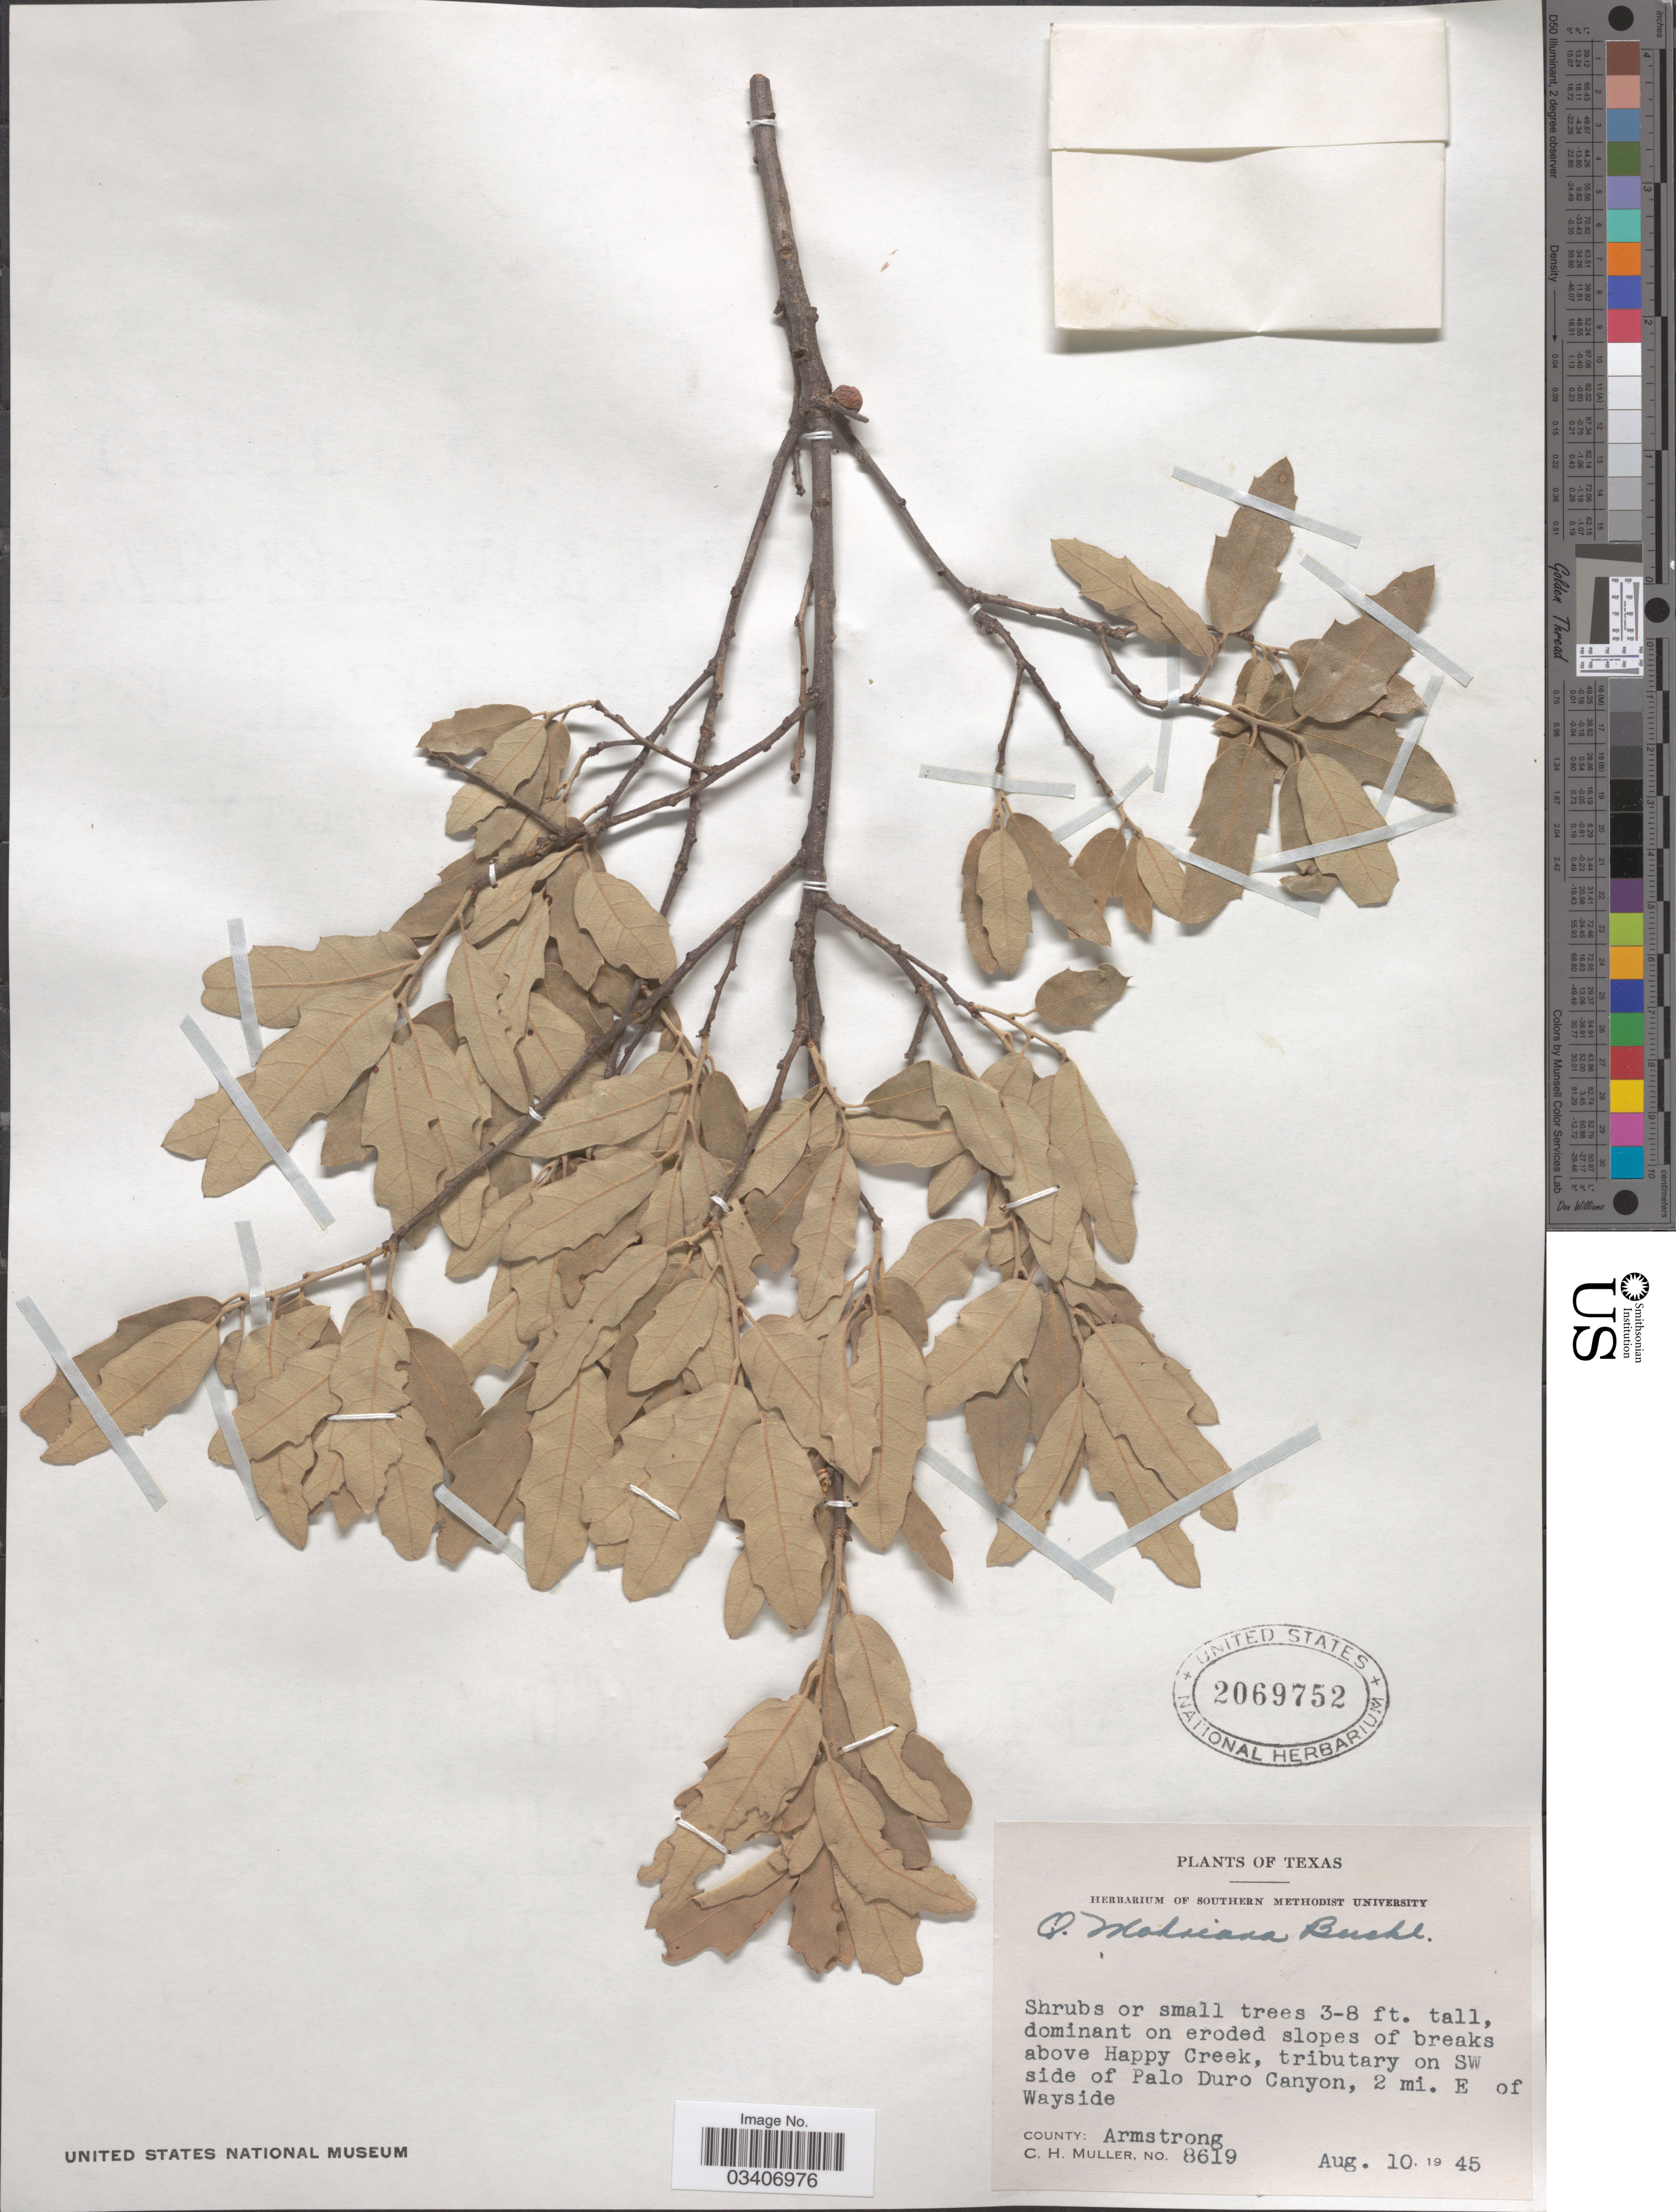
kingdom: Plantae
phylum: Tracheophyta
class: Magnoliopsida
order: Fagales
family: Fagaceae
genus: Quercus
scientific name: Quercus mohriana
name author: Buckley ex Rydb.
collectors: C. H. Mueller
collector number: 8619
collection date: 1945-08-10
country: United States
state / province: Texas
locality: Dominant on eroded slopes of breaks above Happy Creek, tributary on SW side of Palo Duro Canyon, 2 mi. E of Wayside. County Armstrong.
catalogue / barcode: US 2069752